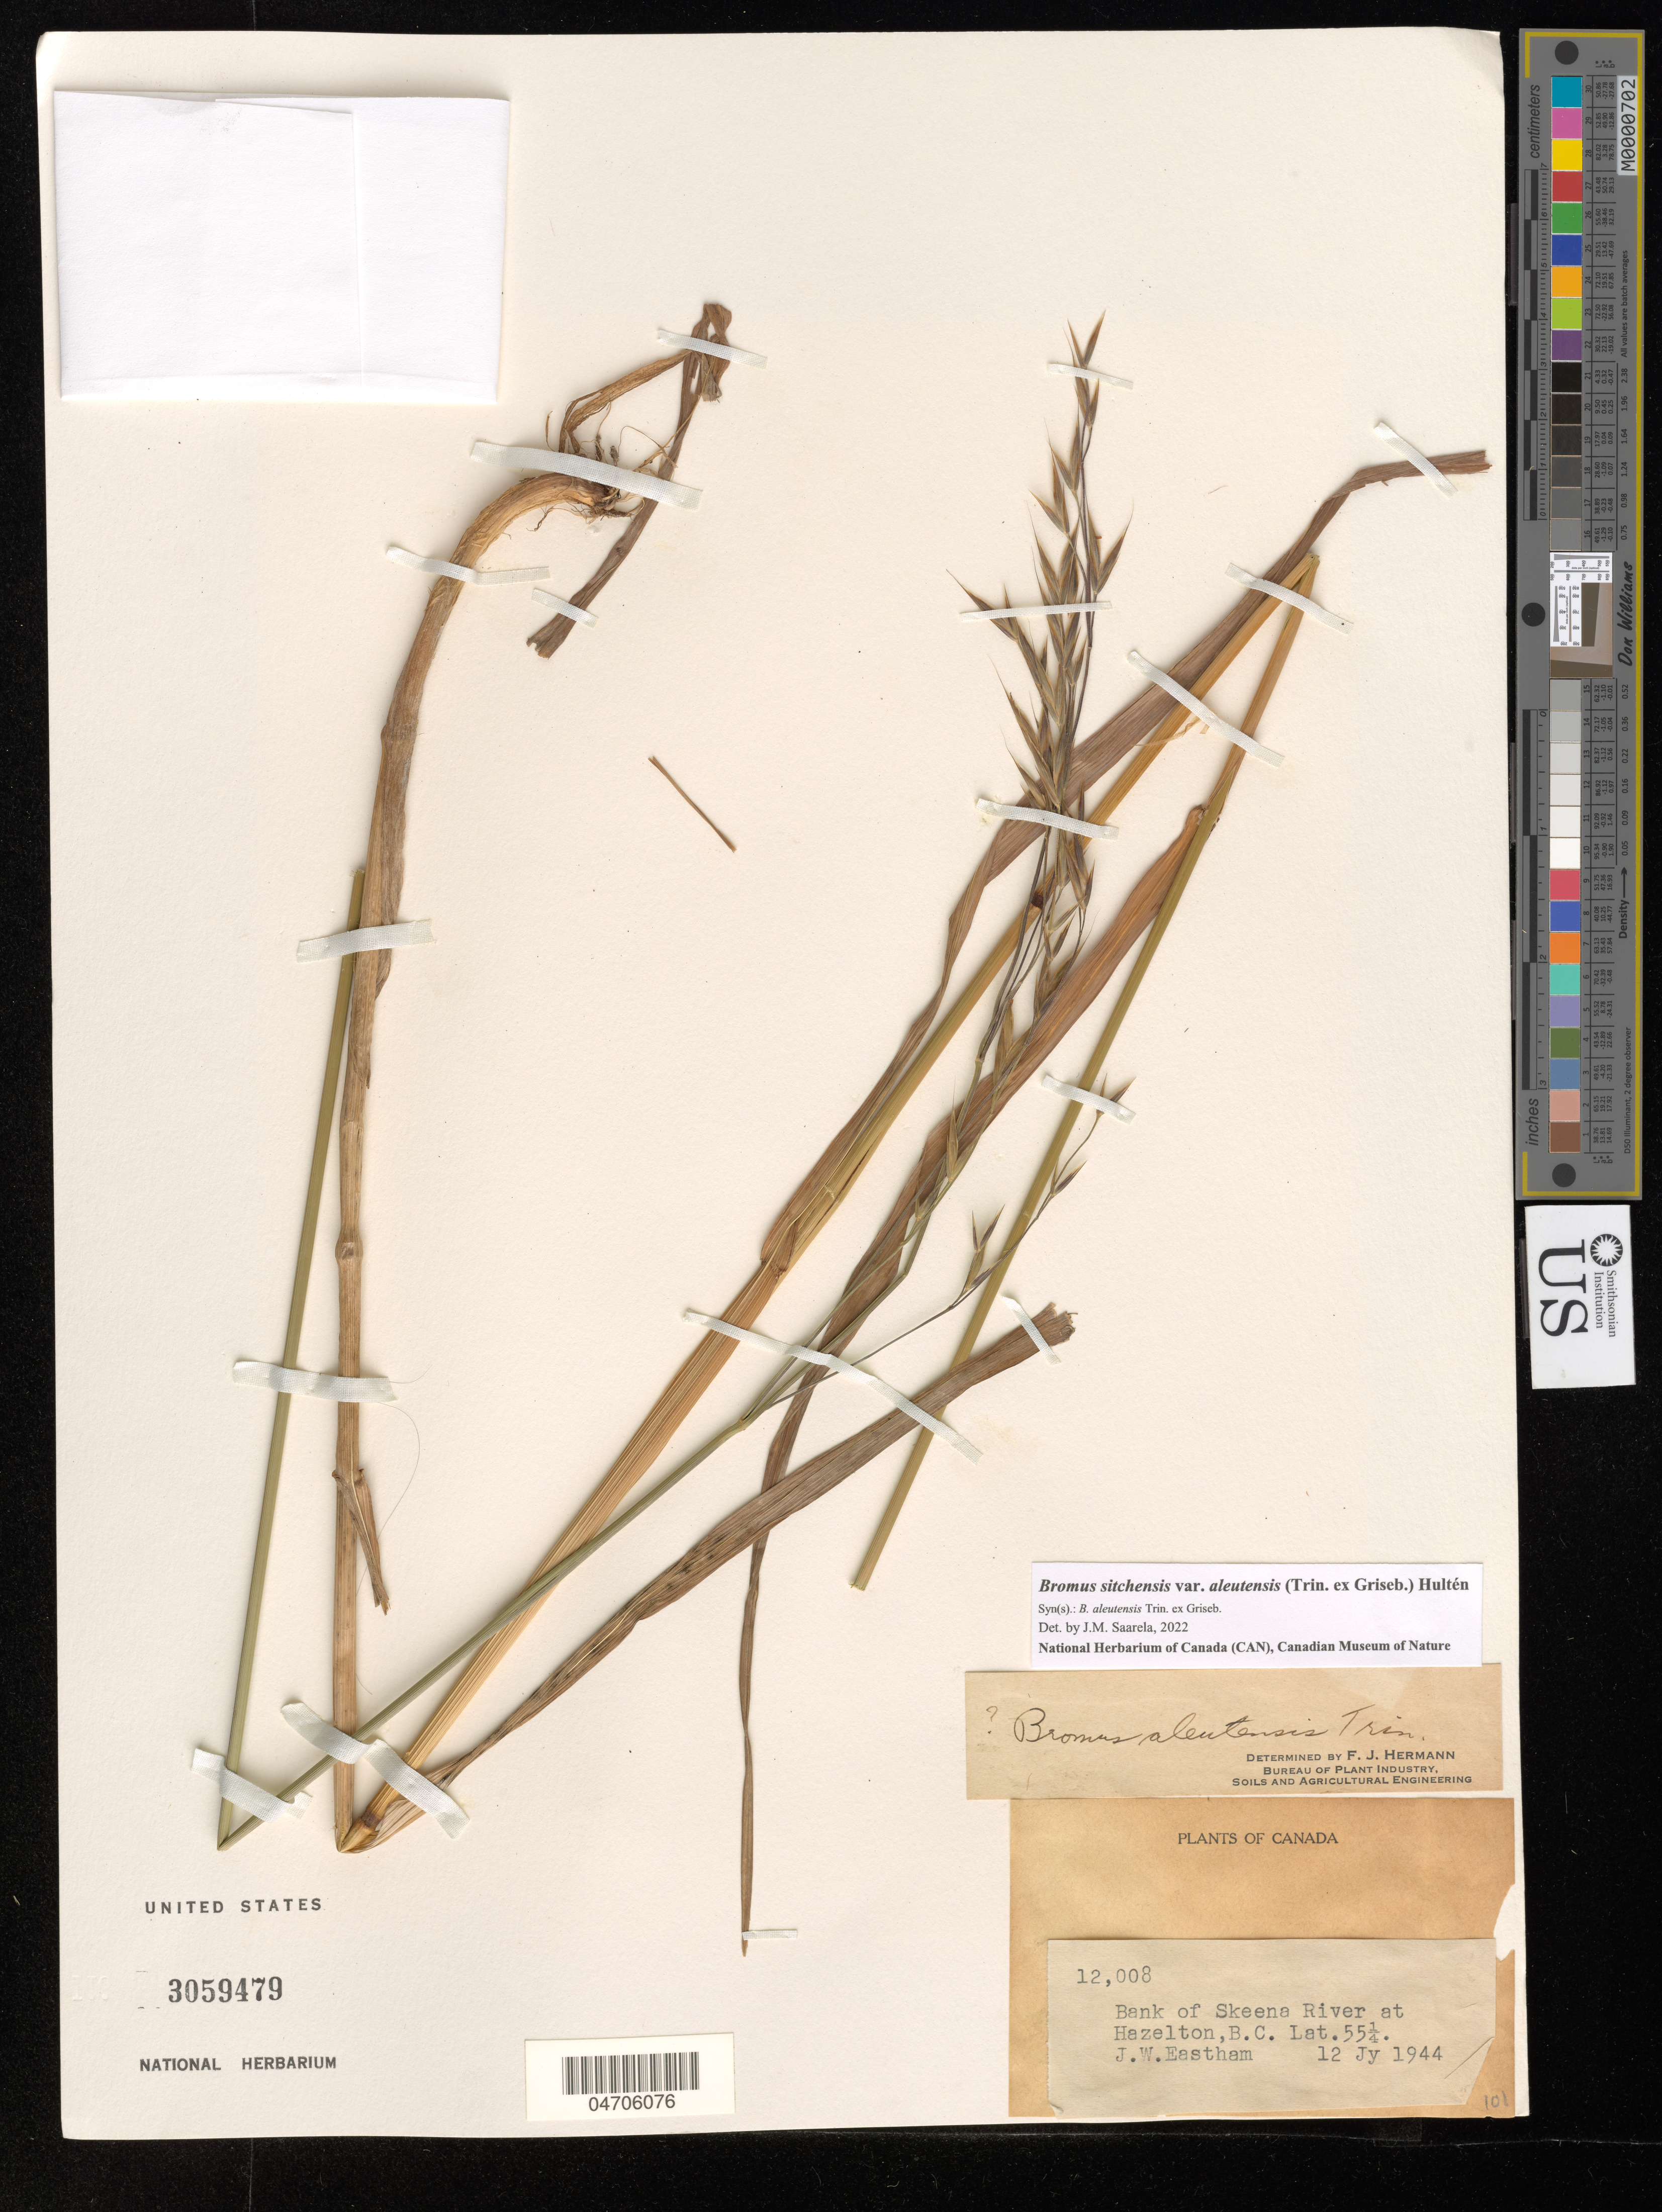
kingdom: Plantae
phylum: Tracheophyta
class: Liliopsida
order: Poales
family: Poaceae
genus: Bromus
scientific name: Bromus sitchensis var. polyanthus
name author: (Scribn. ex Shear) R.E. Brainerd & Otting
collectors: J. Eastham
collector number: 12008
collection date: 1944-07-12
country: Canada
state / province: British Columbia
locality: Bank of Skeena River at Hazelton.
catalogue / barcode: US 3059479